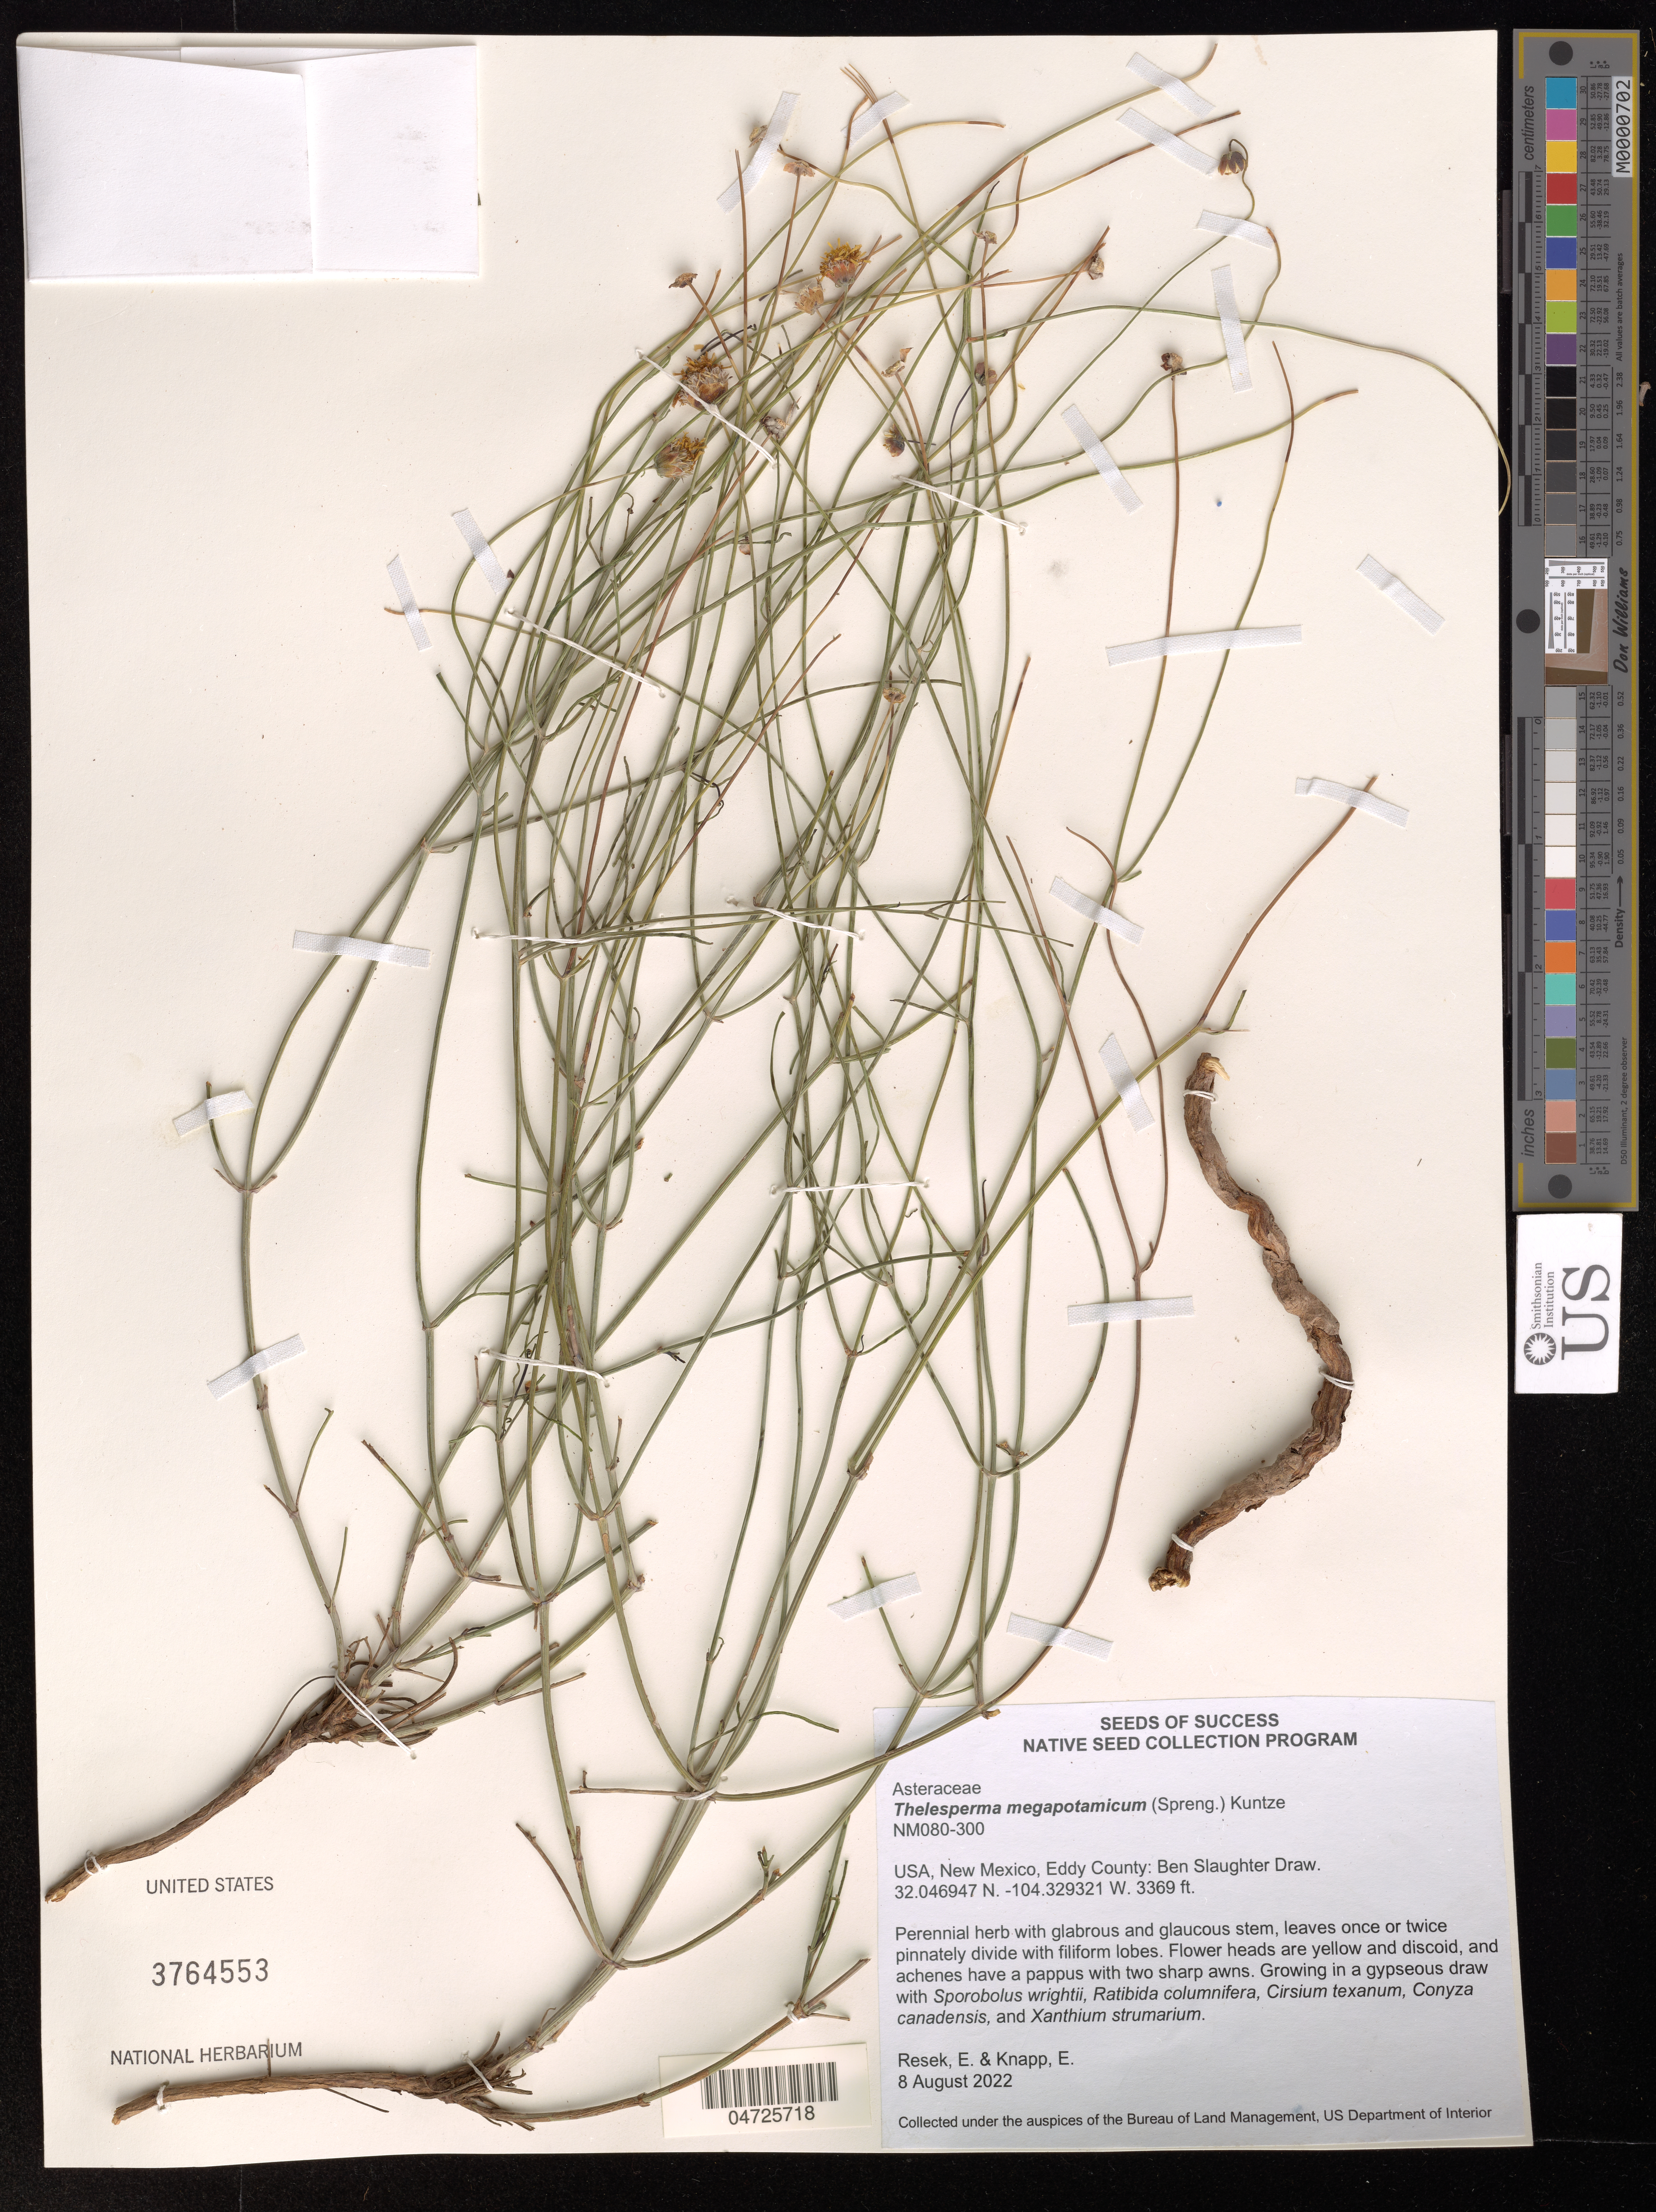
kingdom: Plantae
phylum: Tracheophyta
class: Magnoliopsida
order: Asterales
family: Asteraceae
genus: Thelesperma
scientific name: Thelesperma megapotamicum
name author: (Spreng.) Herter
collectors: E. Resek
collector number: NM080-300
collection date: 2022-08-08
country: United States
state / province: New Mexico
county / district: Eddy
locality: Eddy County: Ben Slaughter Draw.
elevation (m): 1027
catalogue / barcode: US 3764553